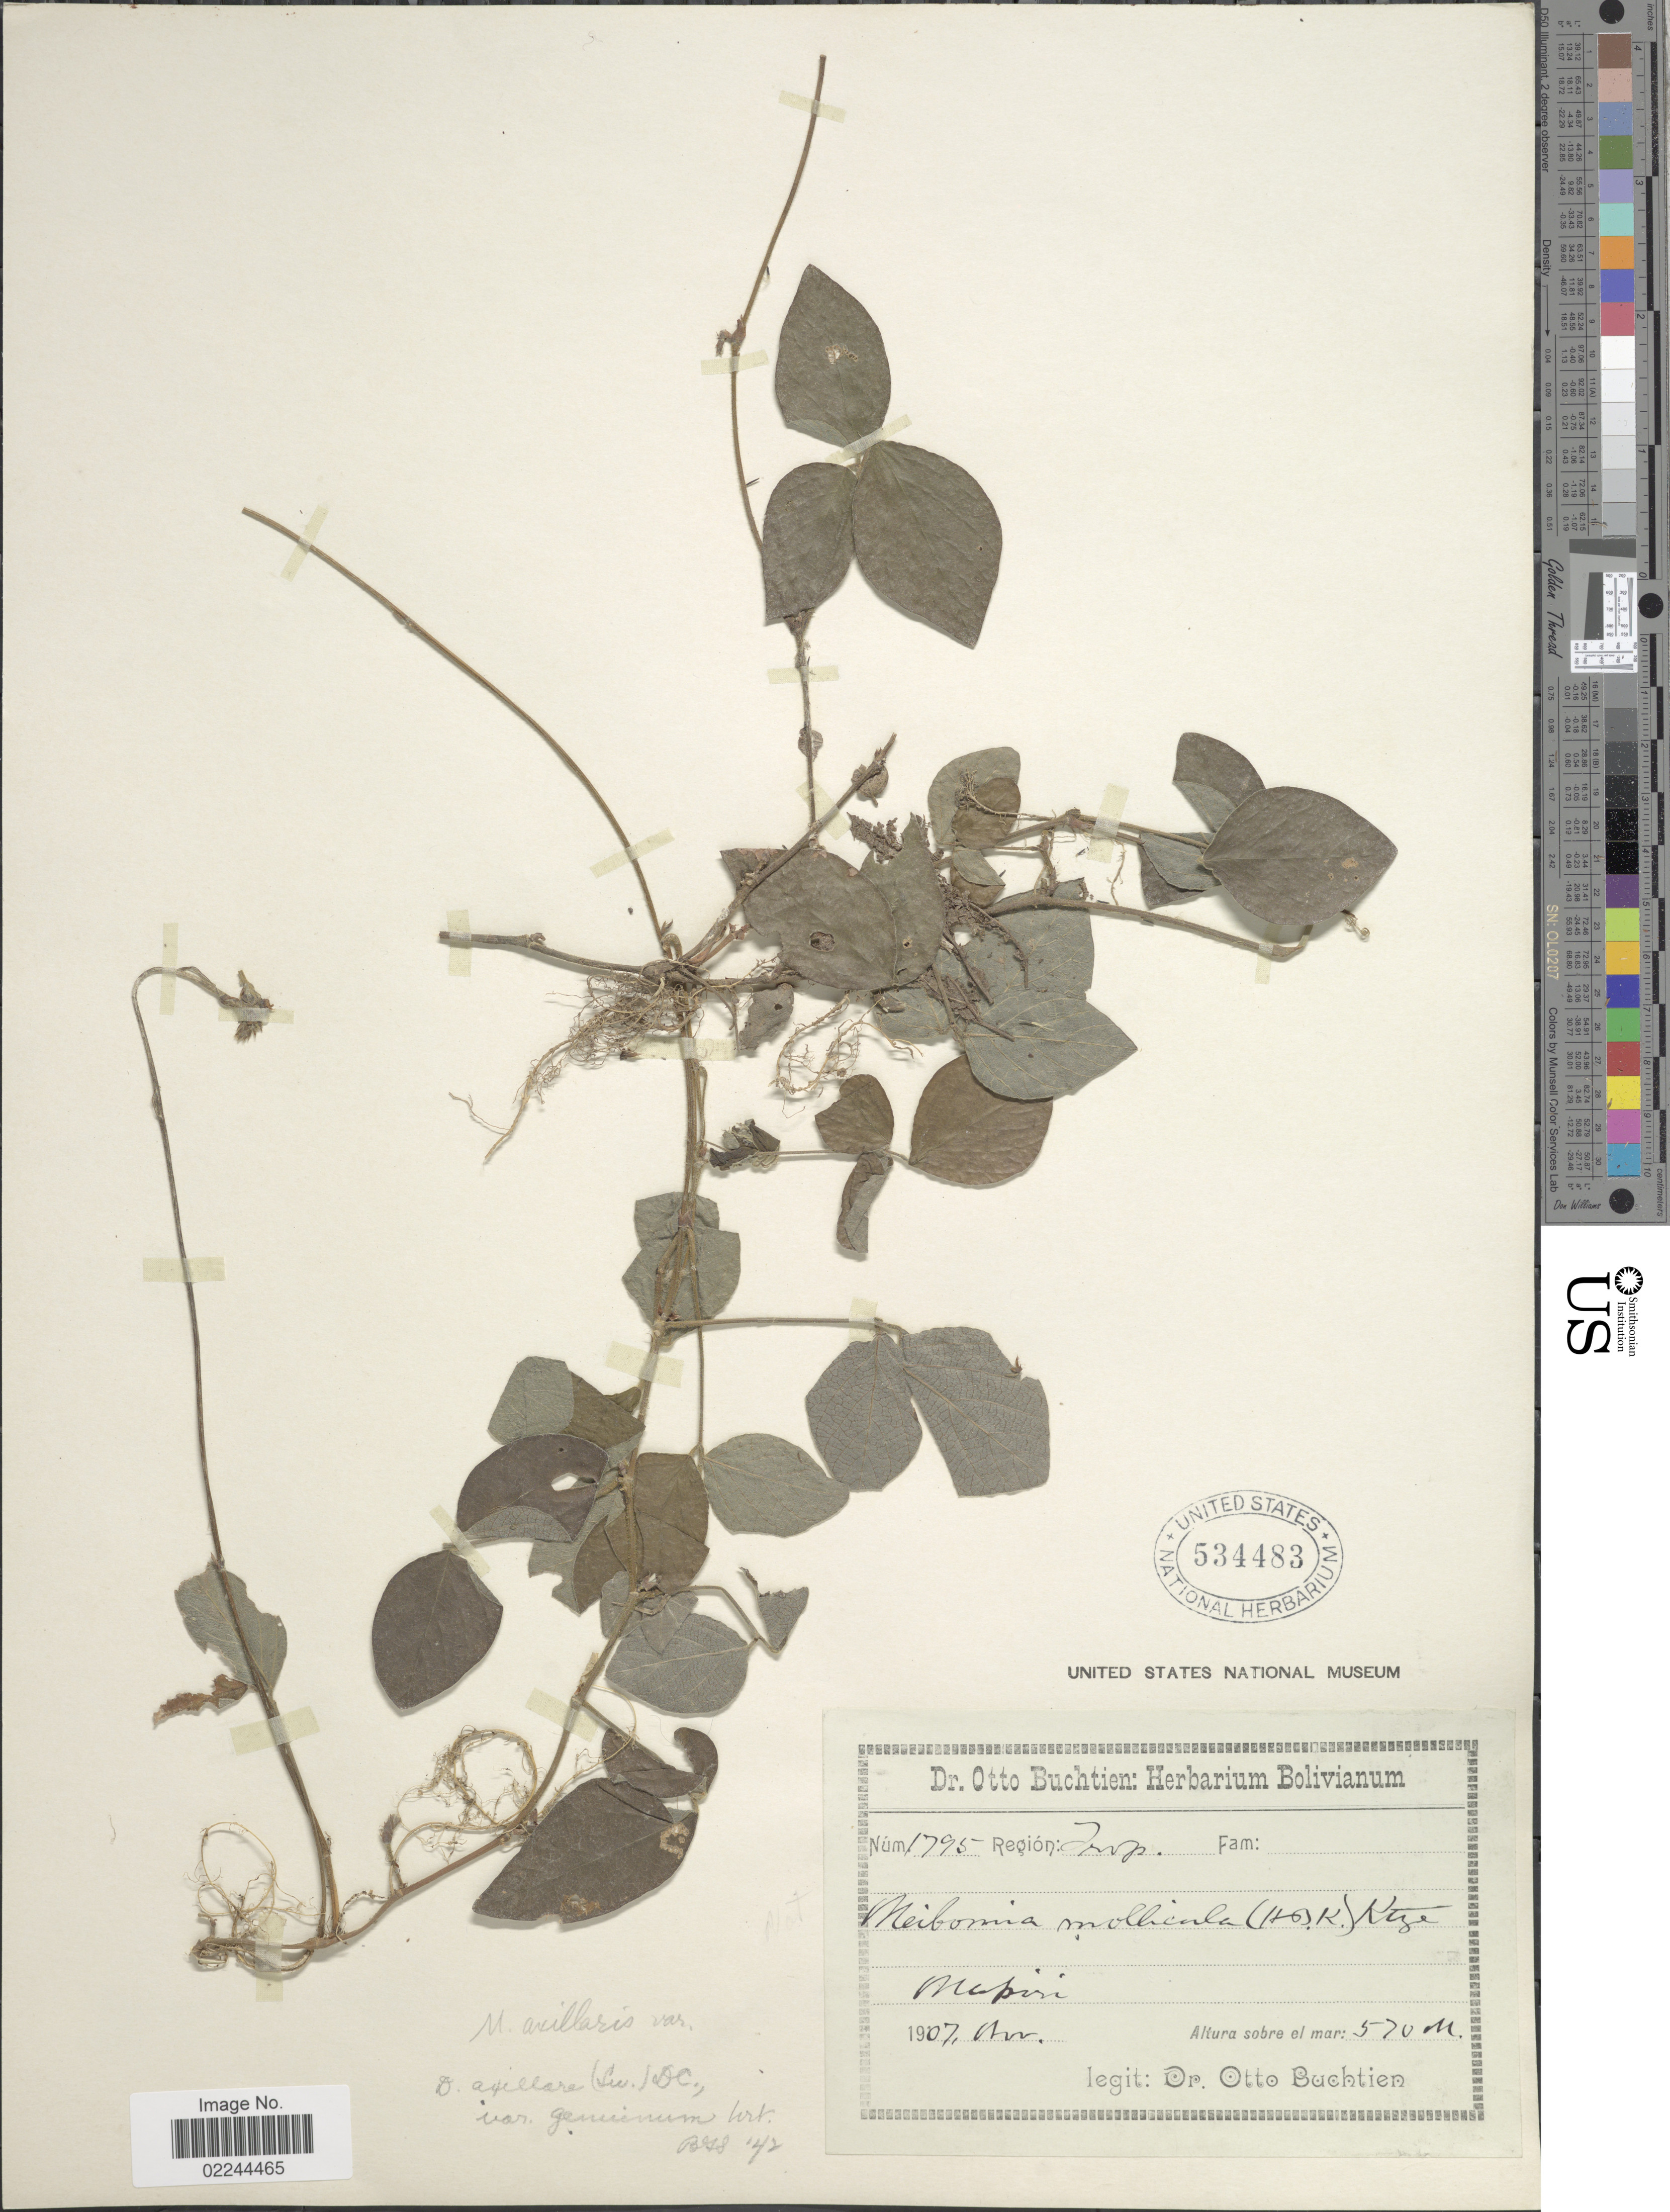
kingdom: Plantae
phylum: Tracheophyta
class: Magnoliopsida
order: Fabales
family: Fabaceae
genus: Desmodium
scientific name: Desmodium axillare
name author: (Sw.) DC.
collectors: O. Buchtien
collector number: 1795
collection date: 1907-11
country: Bolivia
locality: Region: Trop. Mapiri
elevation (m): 570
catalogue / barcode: US 534483